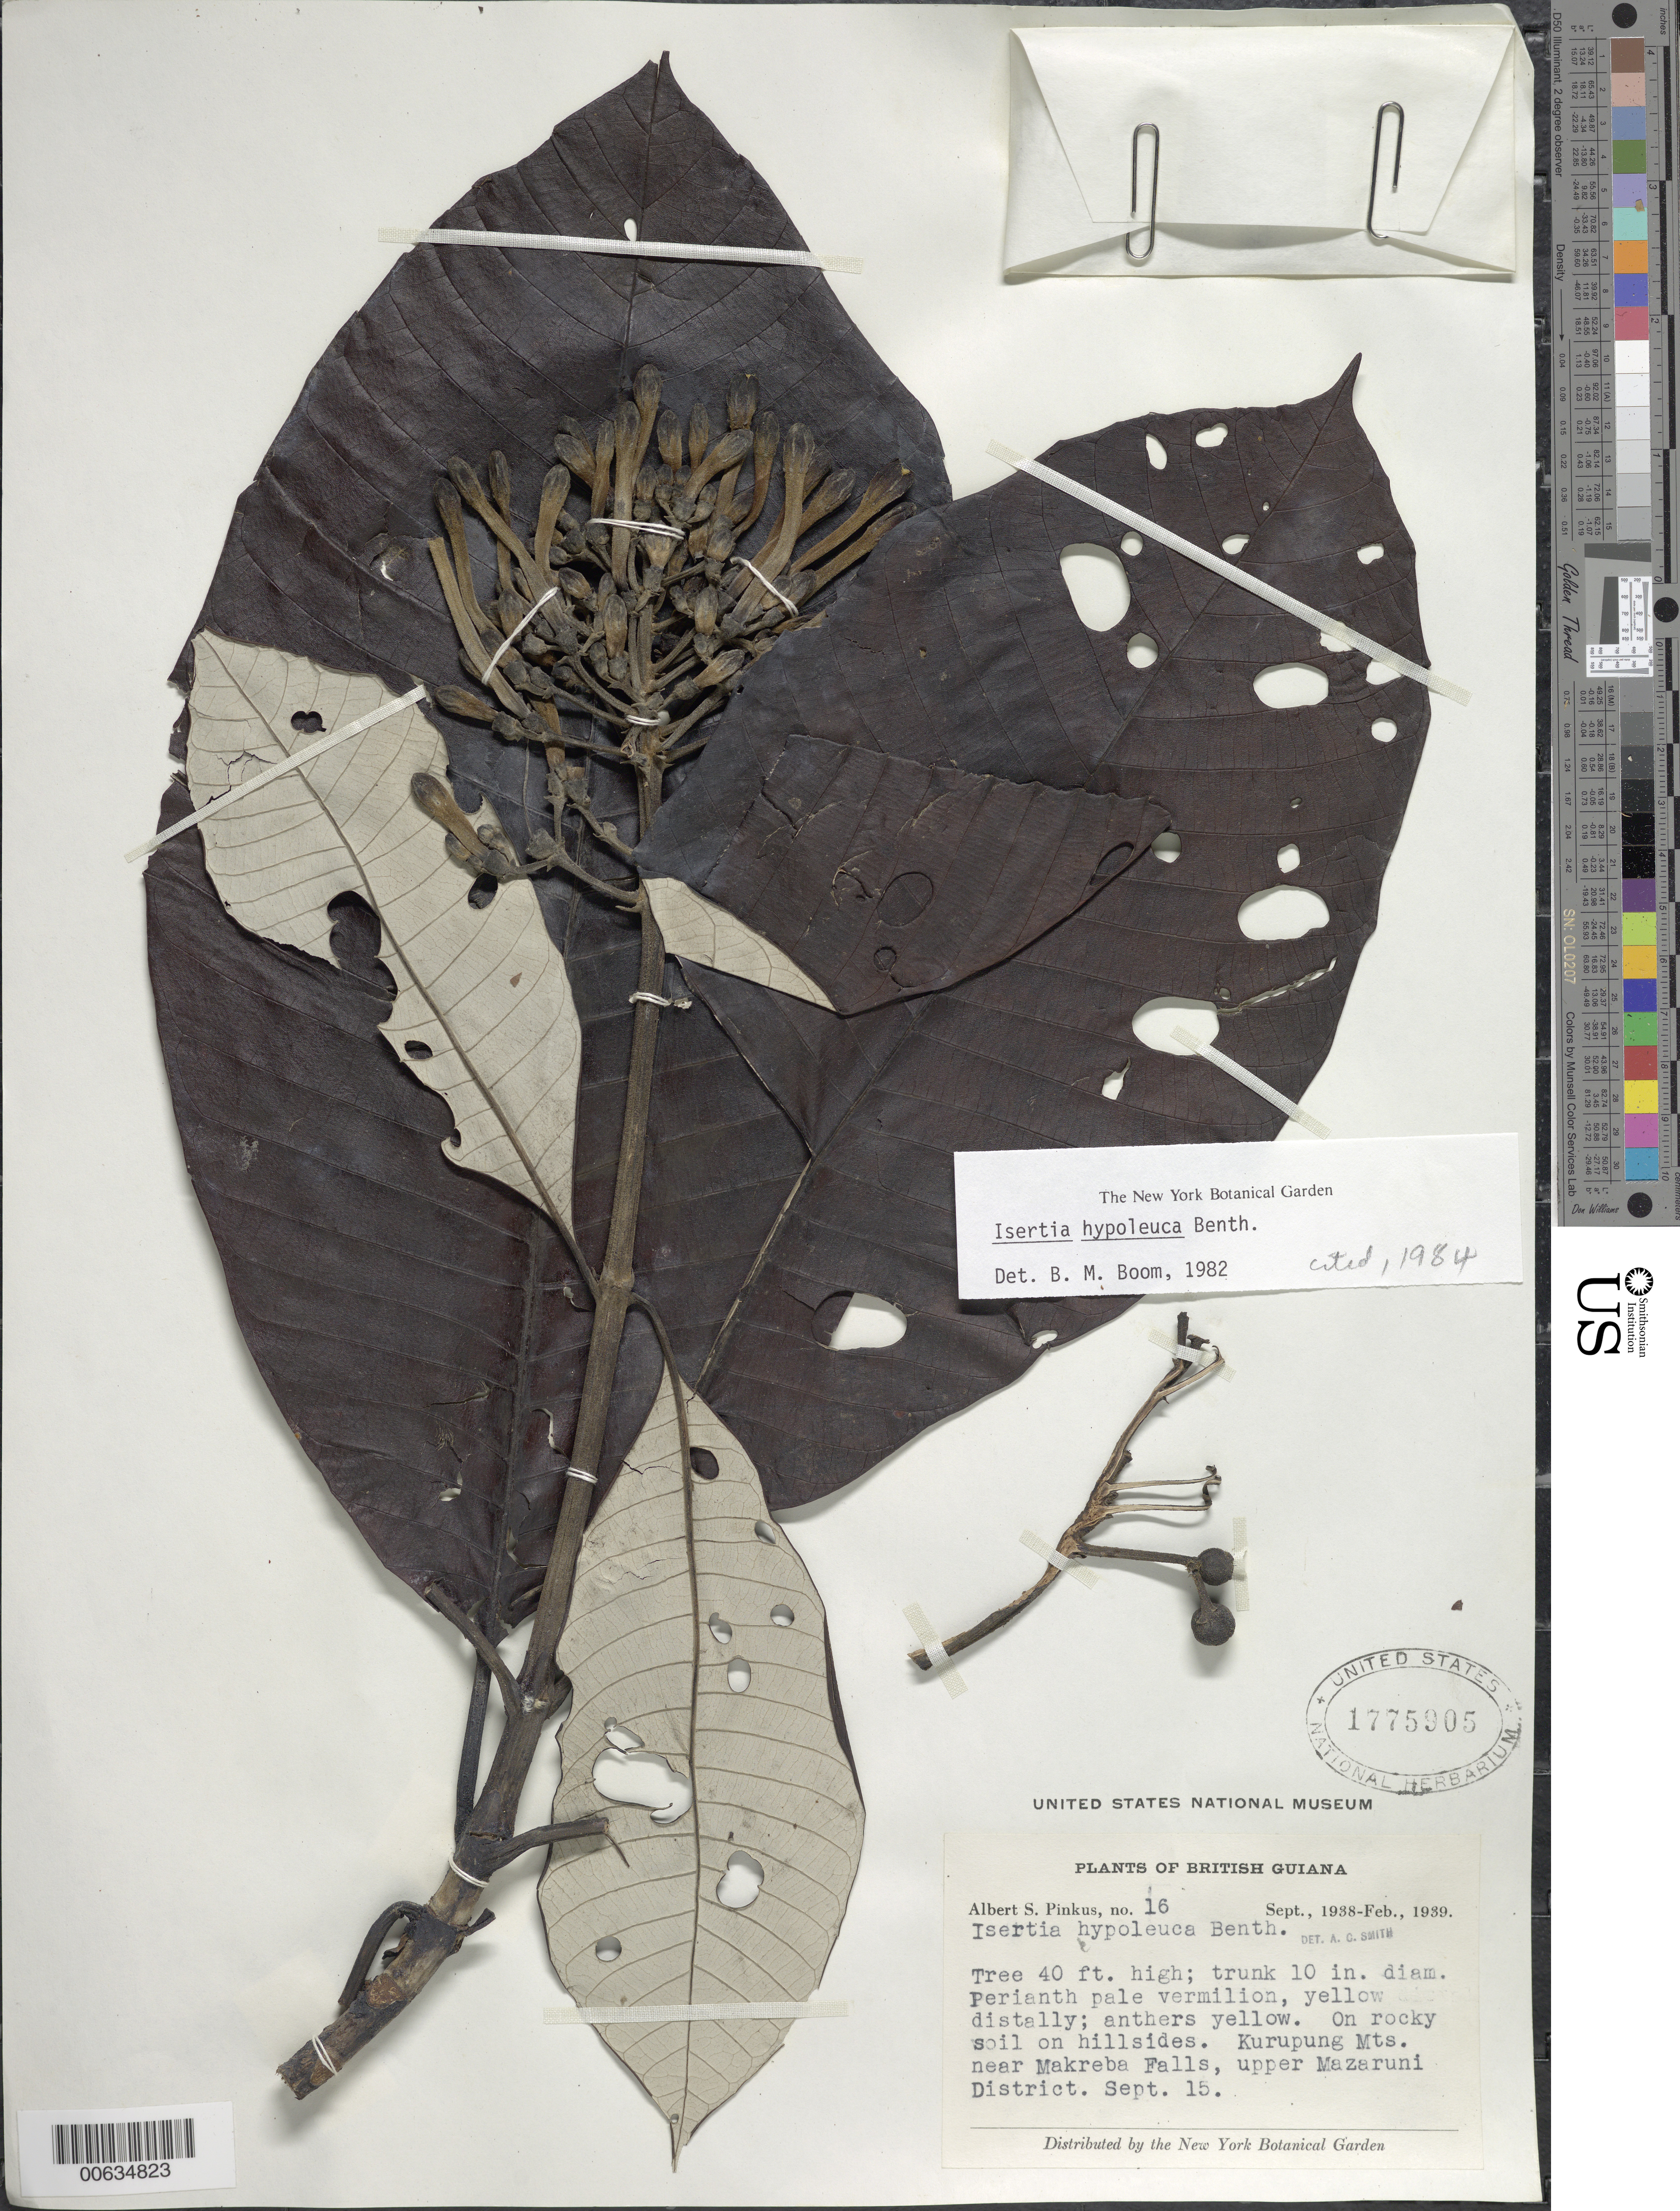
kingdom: Plantae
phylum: Tracheophyta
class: Magnoliopsida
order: Gentianales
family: Rubiaceae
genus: Isertia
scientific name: Isertia hypoleuca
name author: Benth.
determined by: Boom, B. M.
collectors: A. Pinkus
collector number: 16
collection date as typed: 15-Sep-39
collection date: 1939-09-15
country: Guyana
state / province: Cuyuni-Mazaruni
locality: Makreba Falls, Kurupung Mts., upper Mazaruni Dist.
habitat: On rocky soil on hillsides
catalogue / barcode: US 1775905